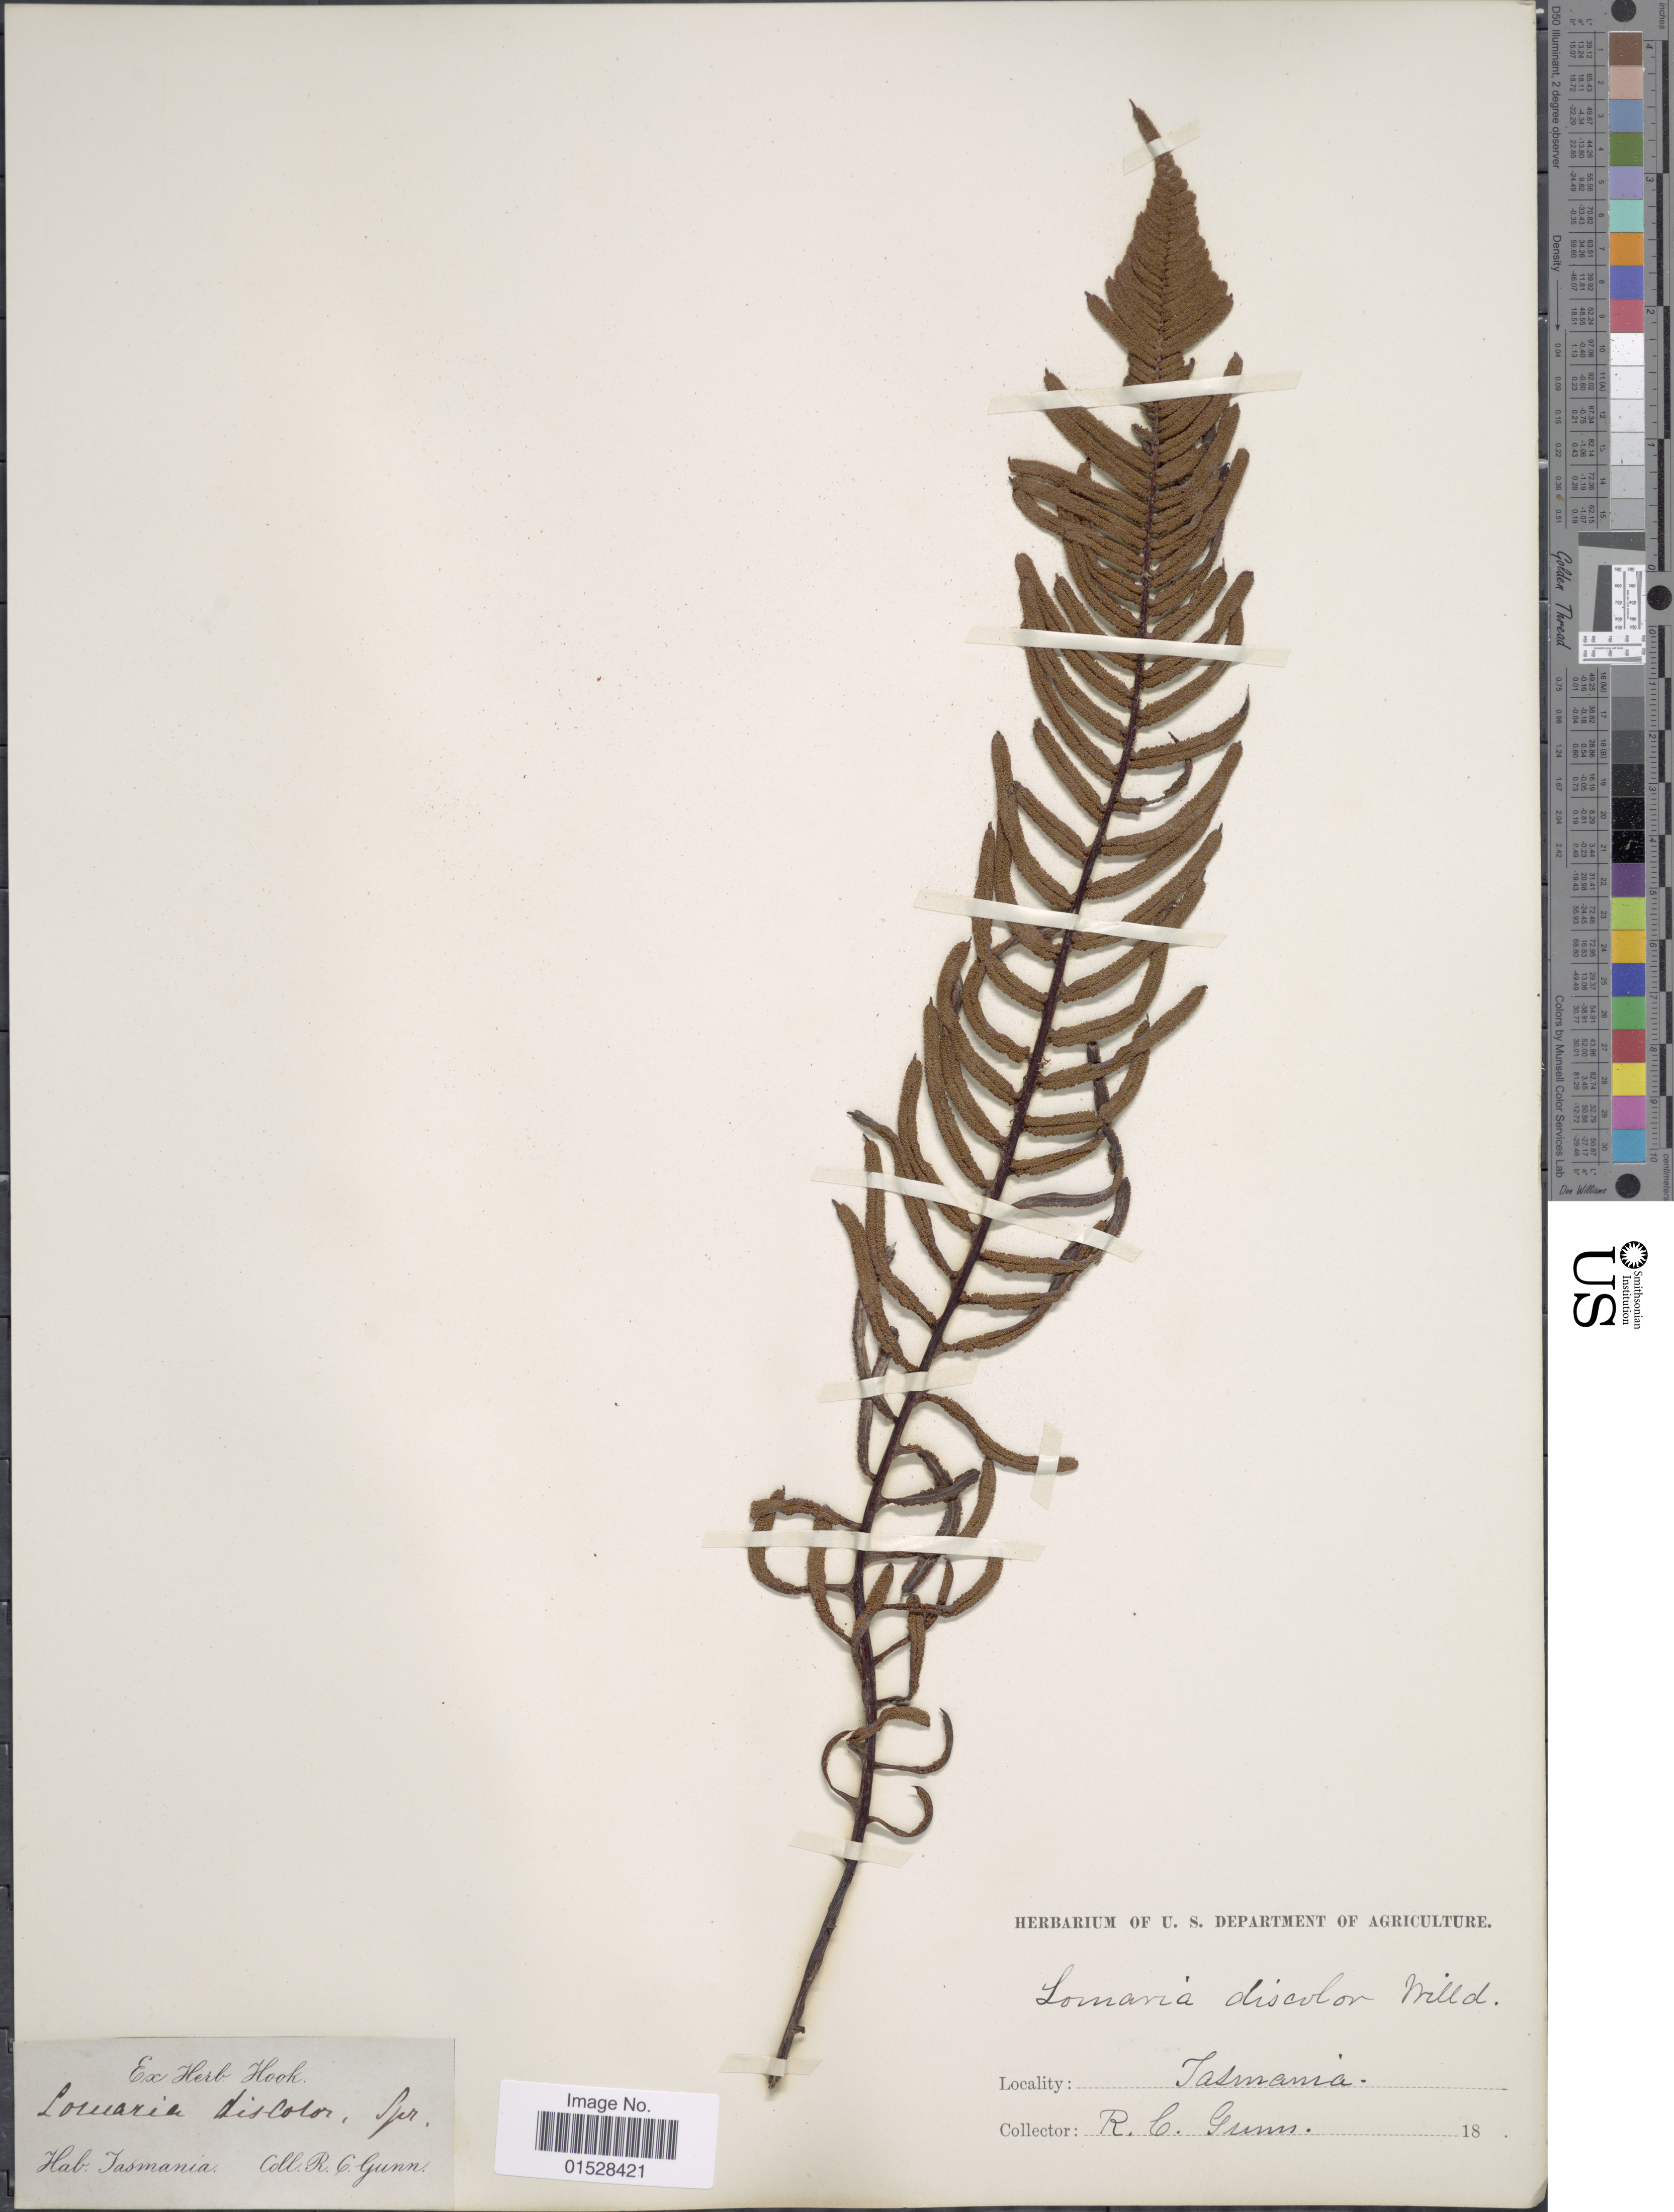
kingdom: Plantae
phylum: Tracheophyta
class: Polypodiopsida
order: Polypodiales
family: Blechnaceae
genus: Blechnum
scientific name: Blechnum nudum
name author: (Labill.) Mett. ex Luerss.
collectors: R. Gunn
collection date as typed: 18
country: Australia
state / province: Tasmania